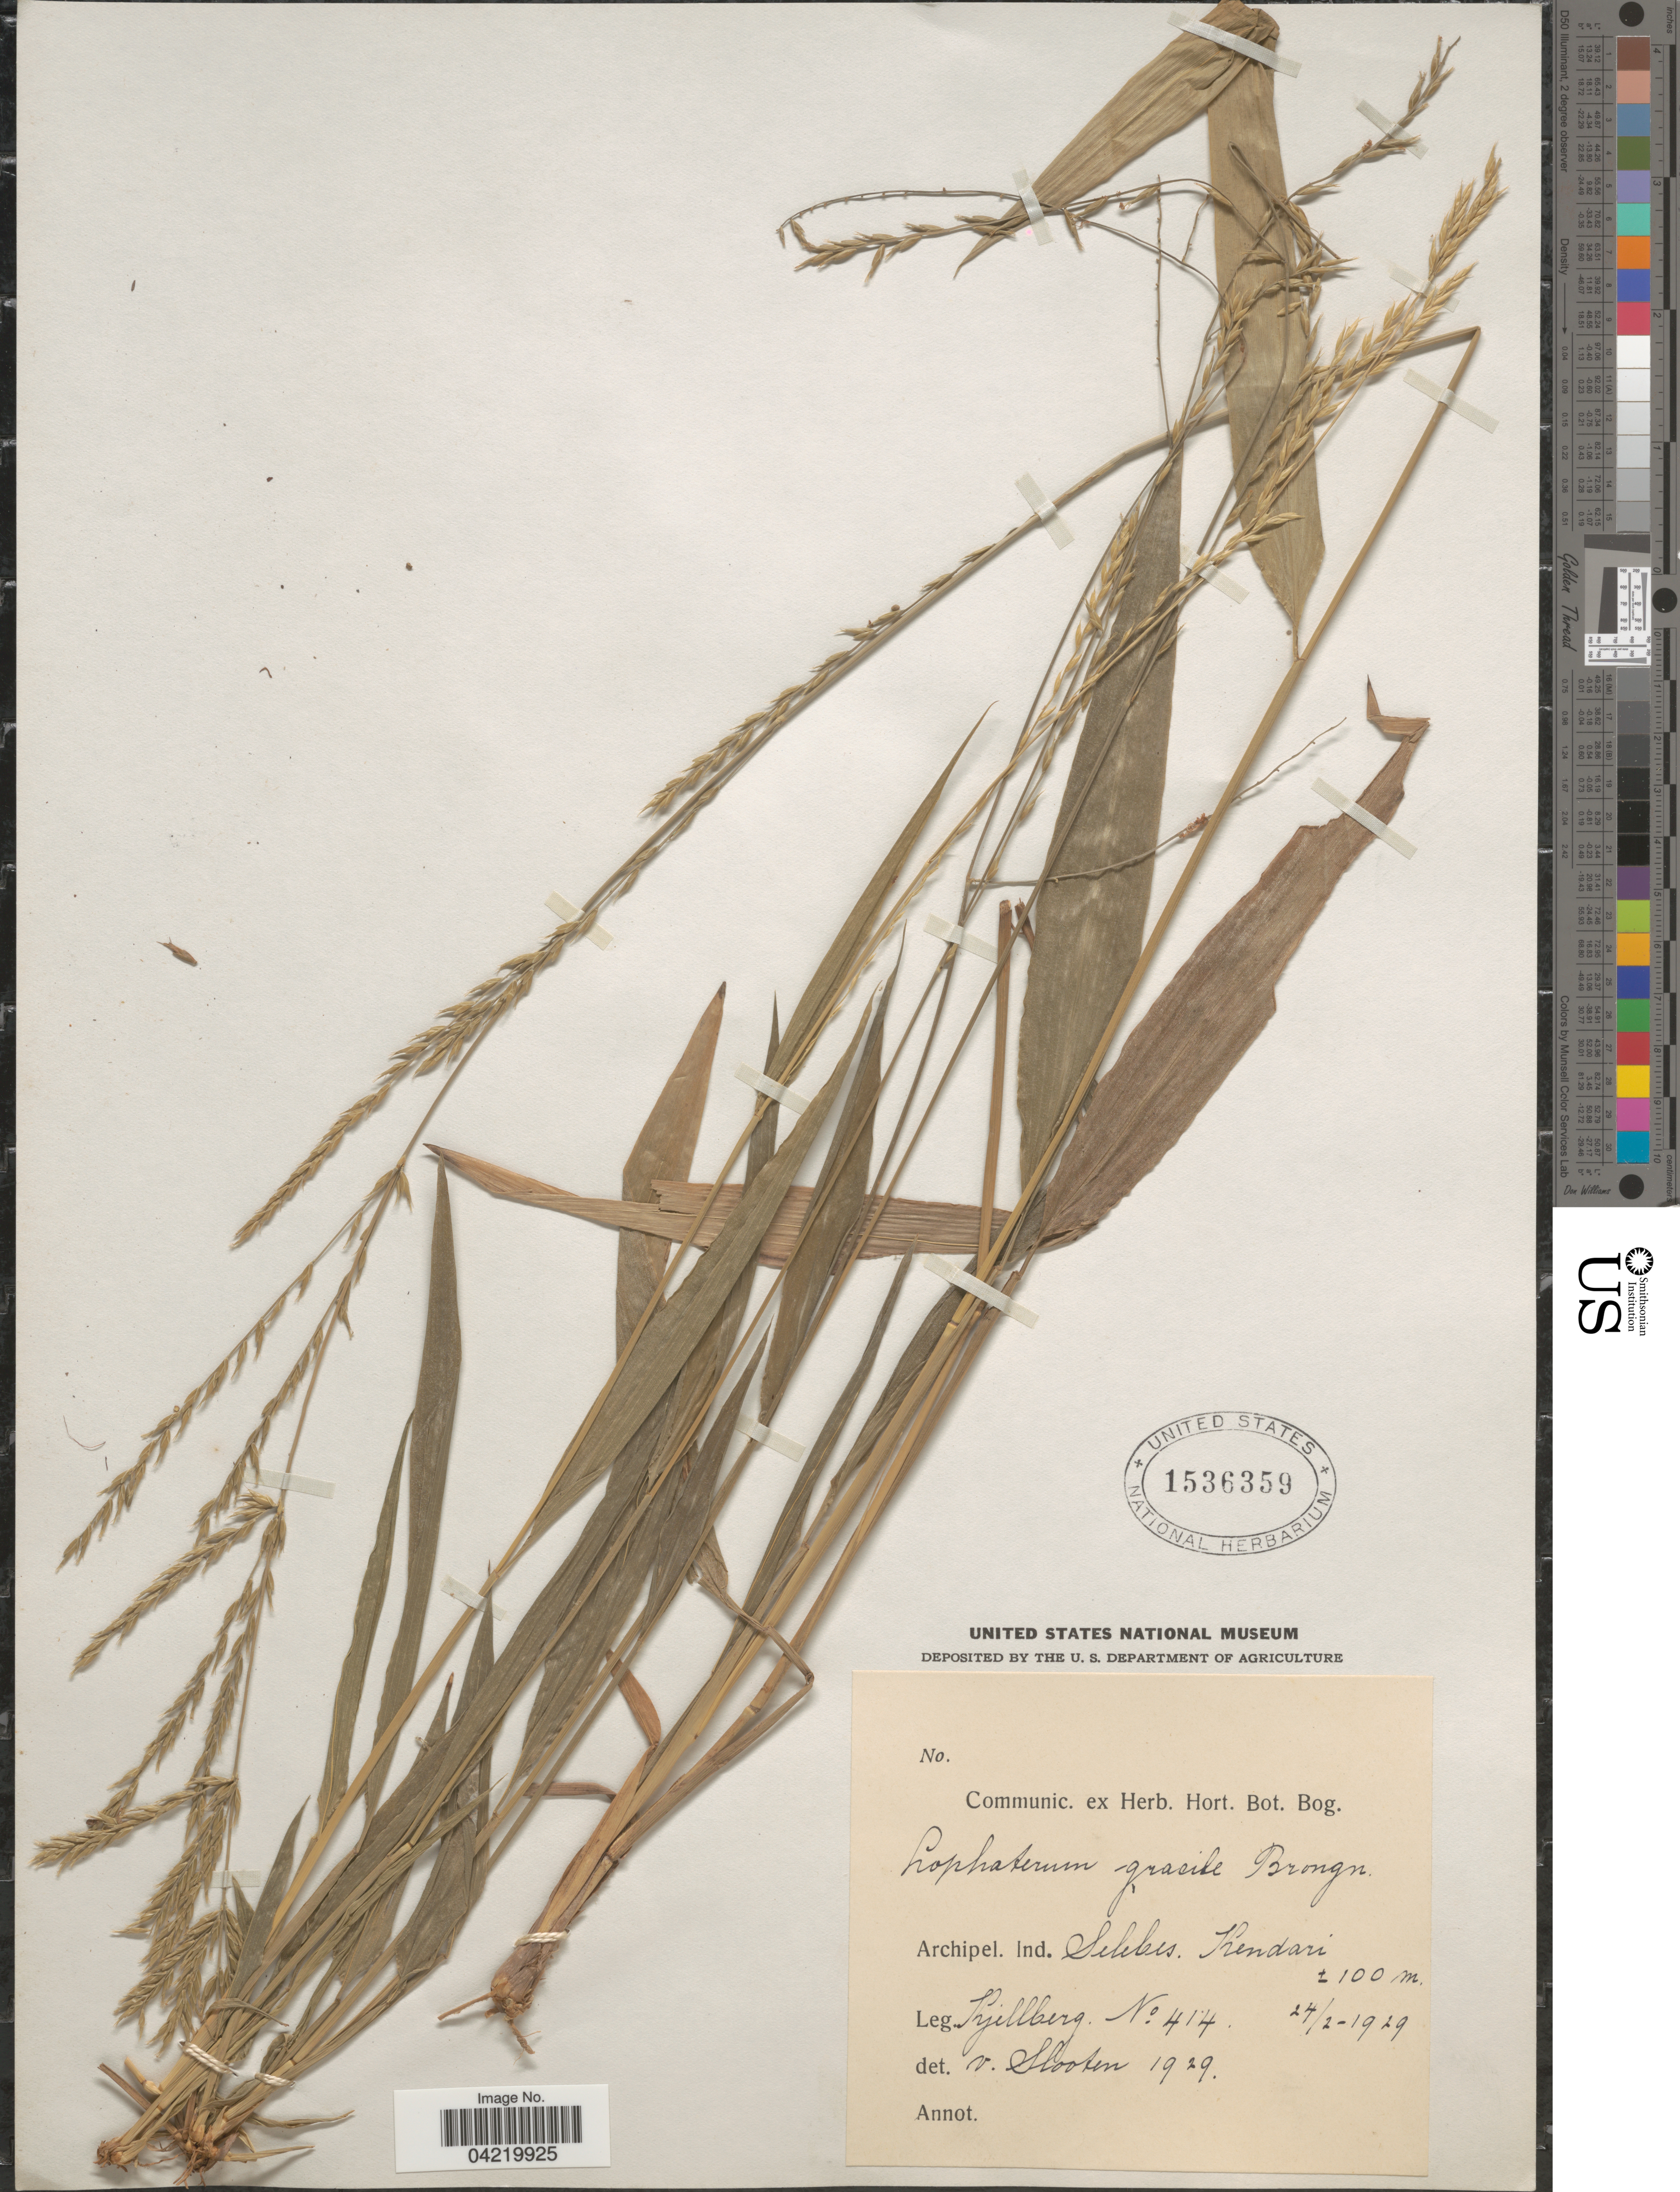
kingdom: Plantae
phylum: Tracheophyta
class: Liliopsida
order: Poales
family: Poaceae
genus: Lophatherum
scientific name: Lophatherum gracile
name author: Brongn.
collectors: Kjellberg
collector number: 414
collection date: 1929-02-24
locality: Archipel. Ind. Selebes. Kendari.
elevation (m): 100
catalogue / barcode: US 1536359